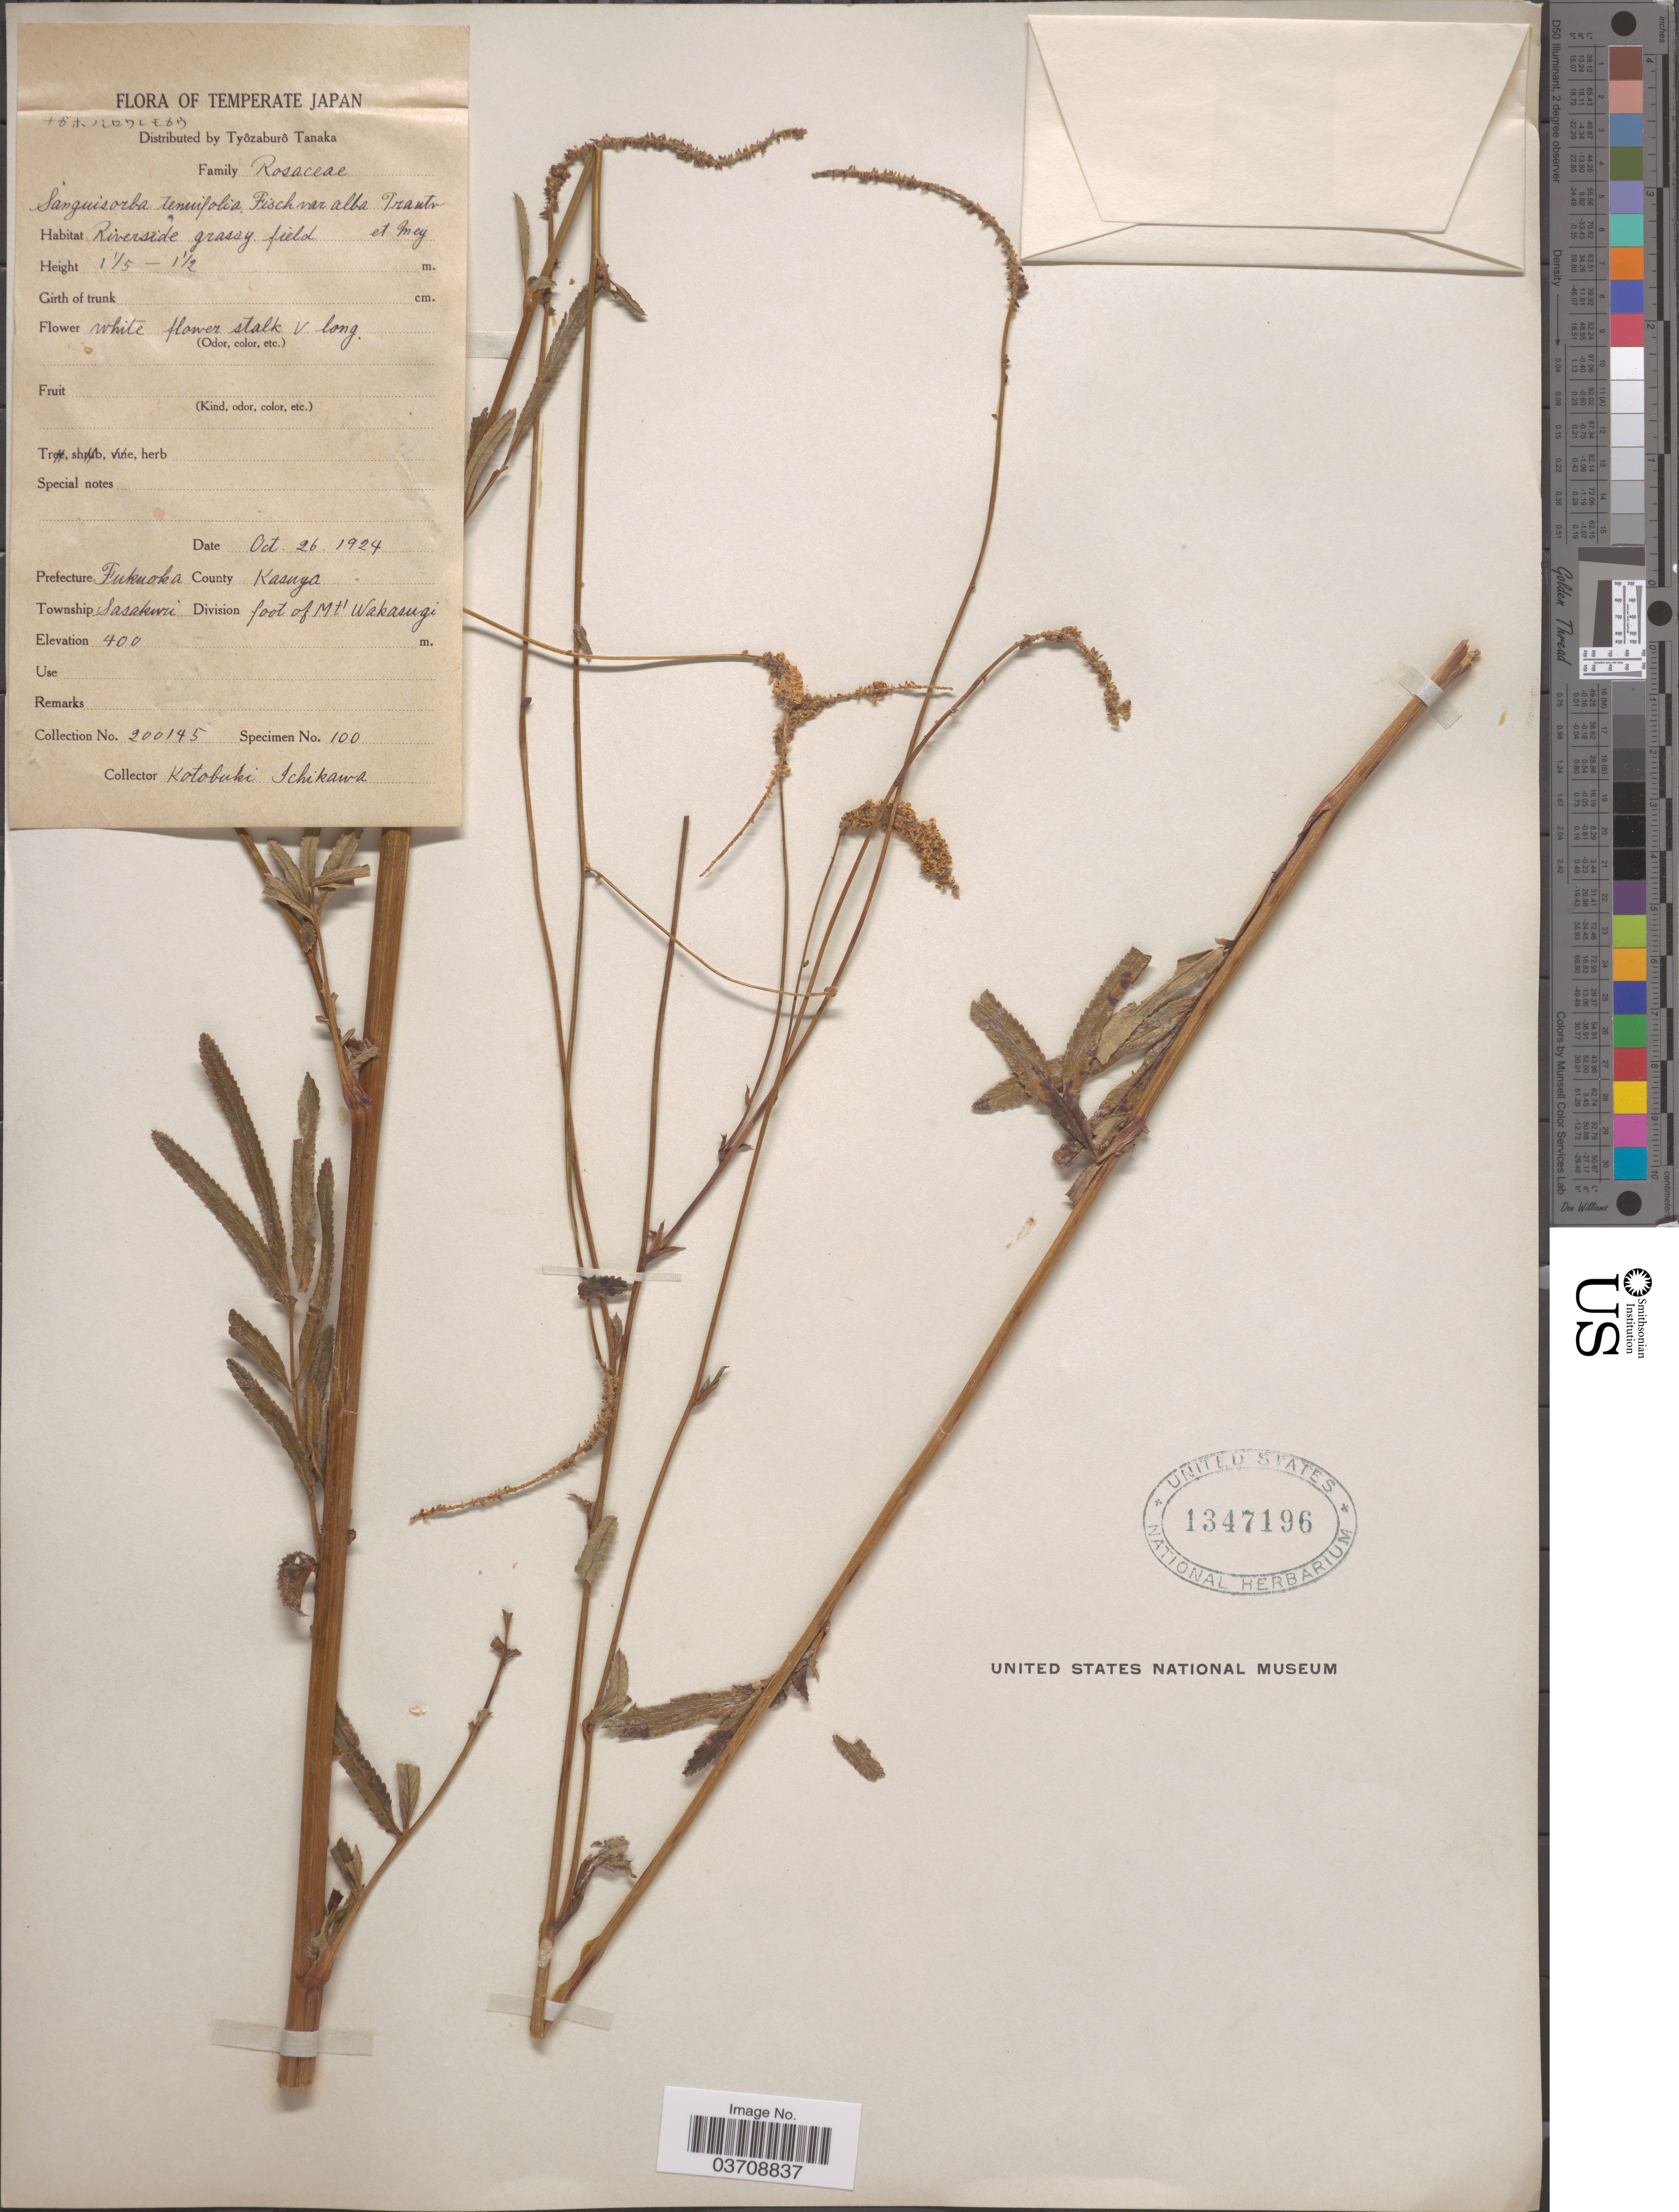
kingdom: Plantae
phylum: Tracheophyta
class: Magnoliopsida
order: Rosales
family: Rosaceae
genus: Sanguisorba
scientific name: Sanguisorba tenuifolia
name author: Fisch. ex Link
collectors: K. Ichikawa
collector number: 200145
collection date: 1924-10-26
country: Japan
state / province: Hukuoka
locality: Temperate Japan. Prefecture Fukuoka, County Kasuya, Township Sasakuri, Divison foot of Mt' Wakasugi.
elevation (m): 400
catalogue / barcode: US 1347196